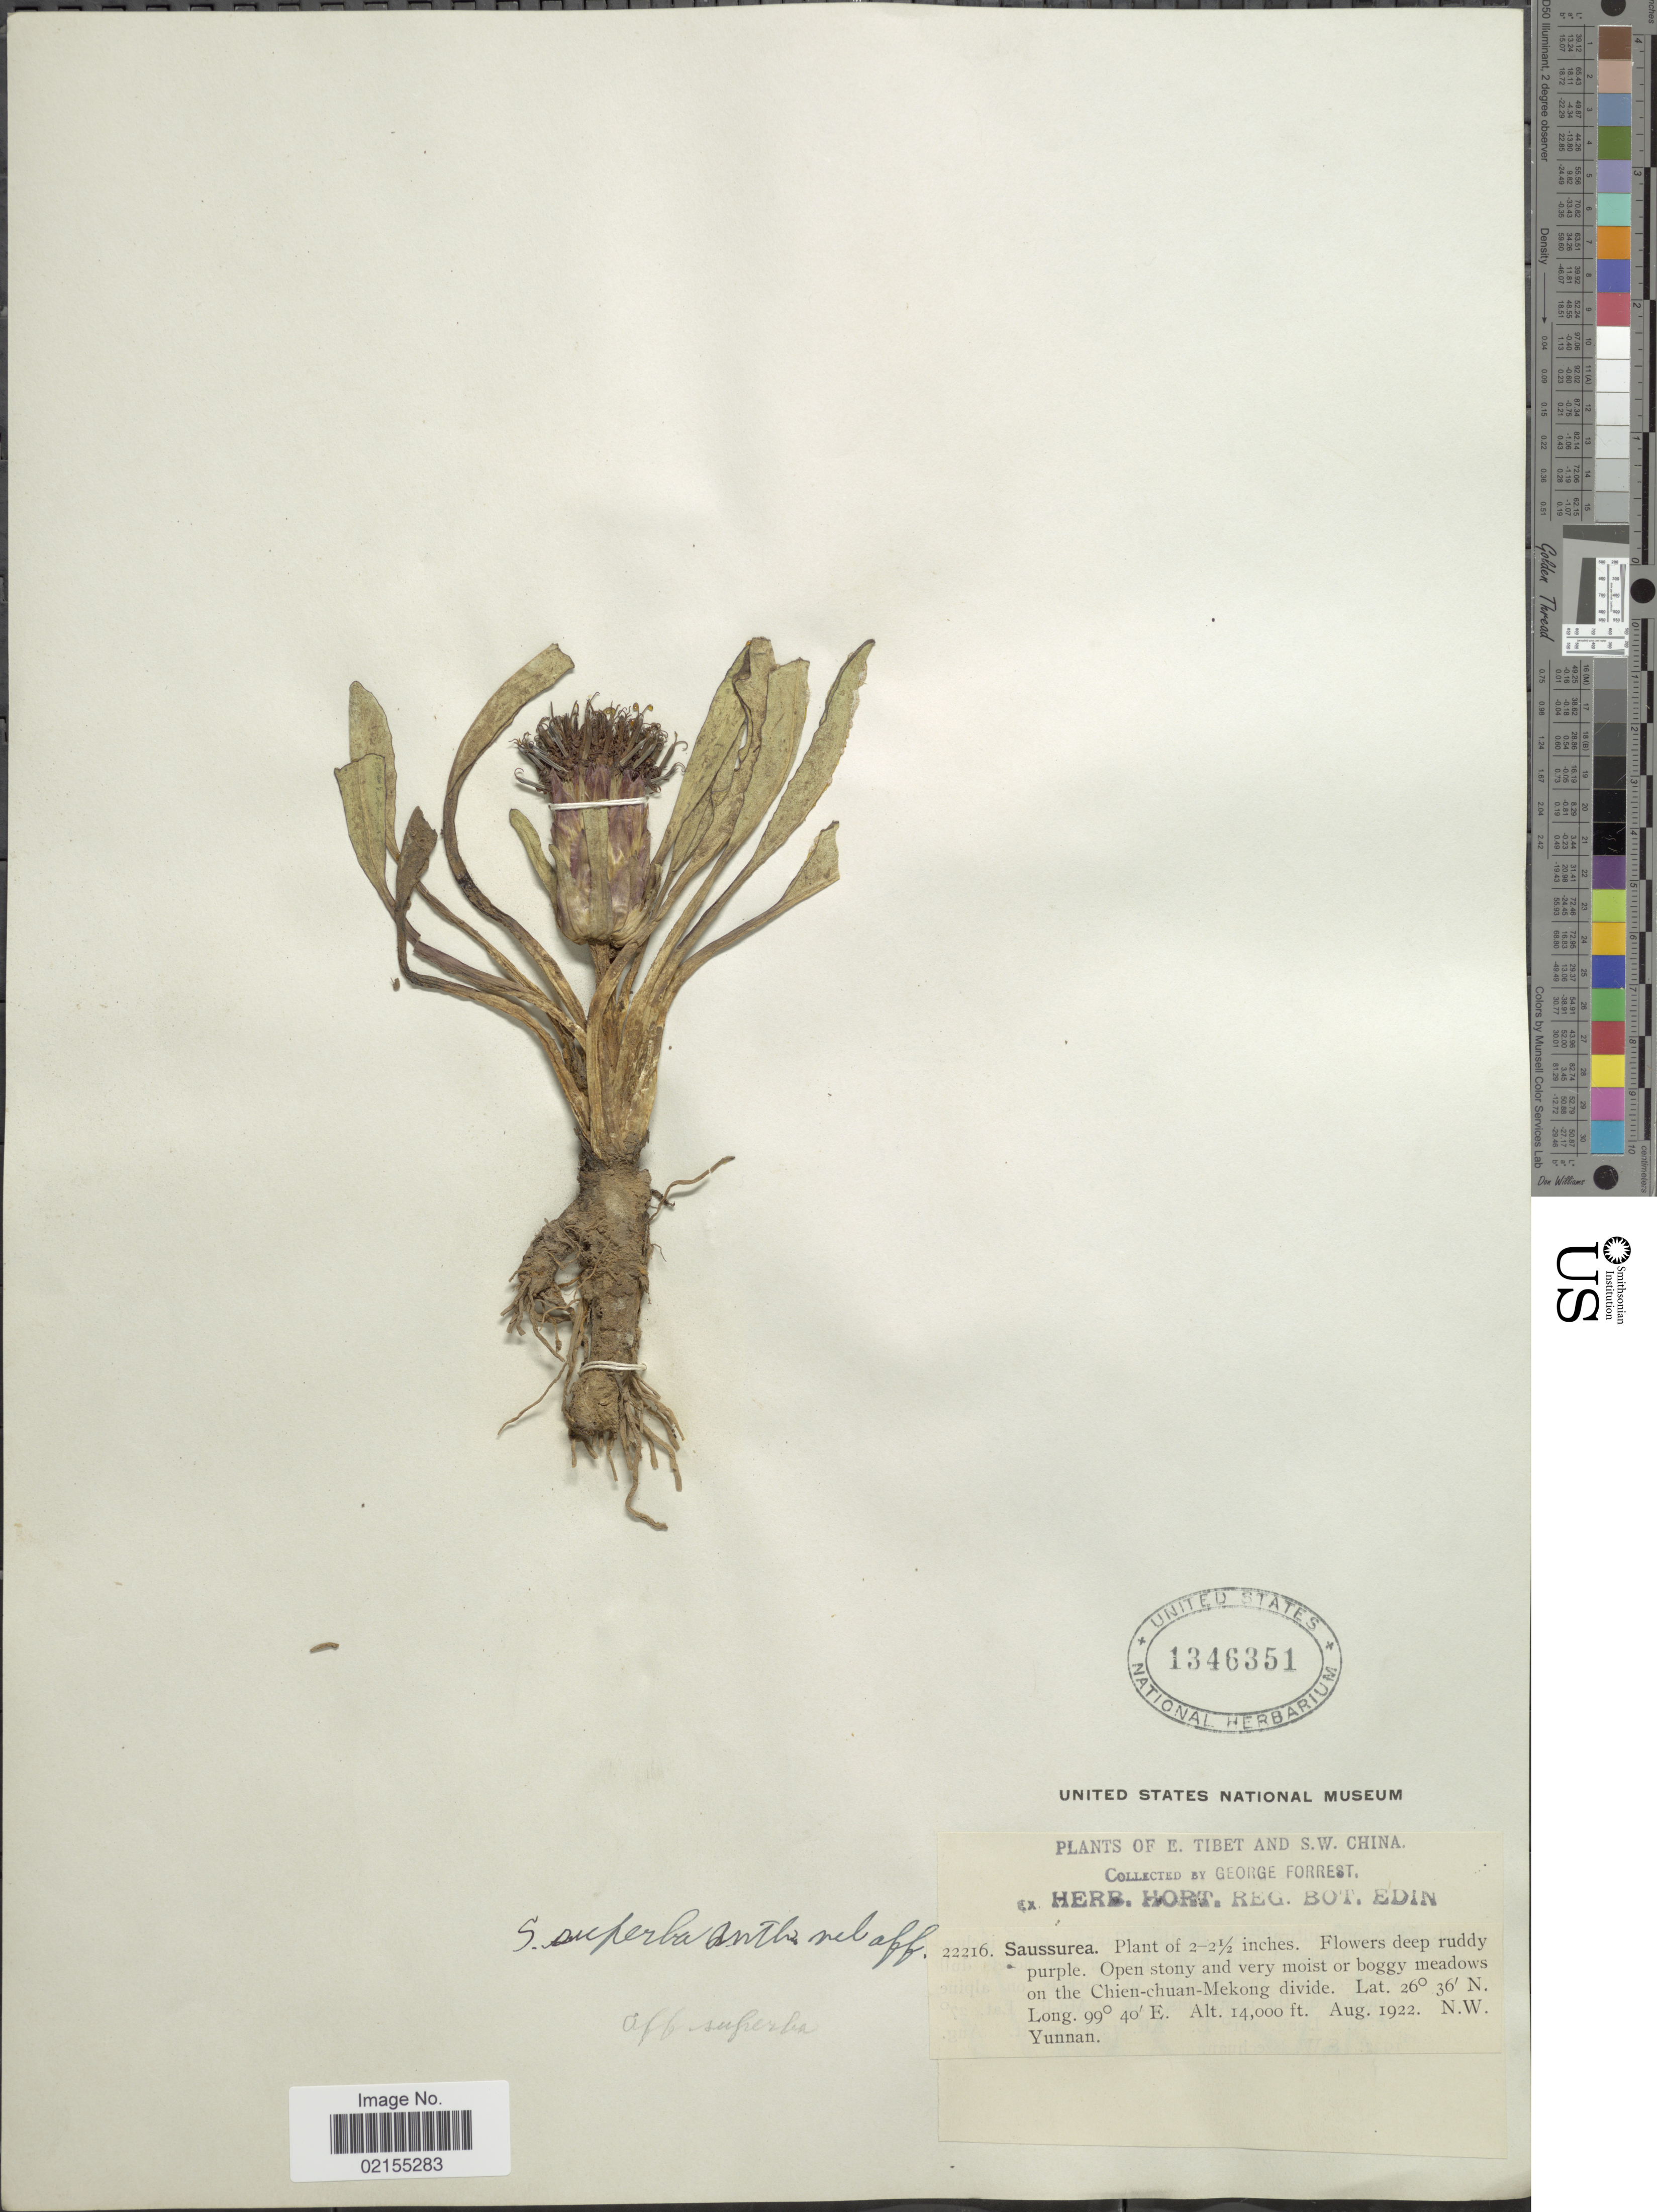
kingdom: Plantae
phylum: Tracheophyta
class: Magnoliopsida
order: Asterales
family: Asteraceae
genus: Dolomiaea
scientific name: Dolomiaea georgii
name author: C. Shih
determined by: Chen, Yousheng S.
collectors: G. Forrest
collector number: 22216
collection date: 1922-08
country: China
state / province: Yunnan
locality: Open stony and very moist or boggy meadows on the Chien-Chuan-Mekong divide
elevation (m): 4267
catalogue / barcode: US 1346351